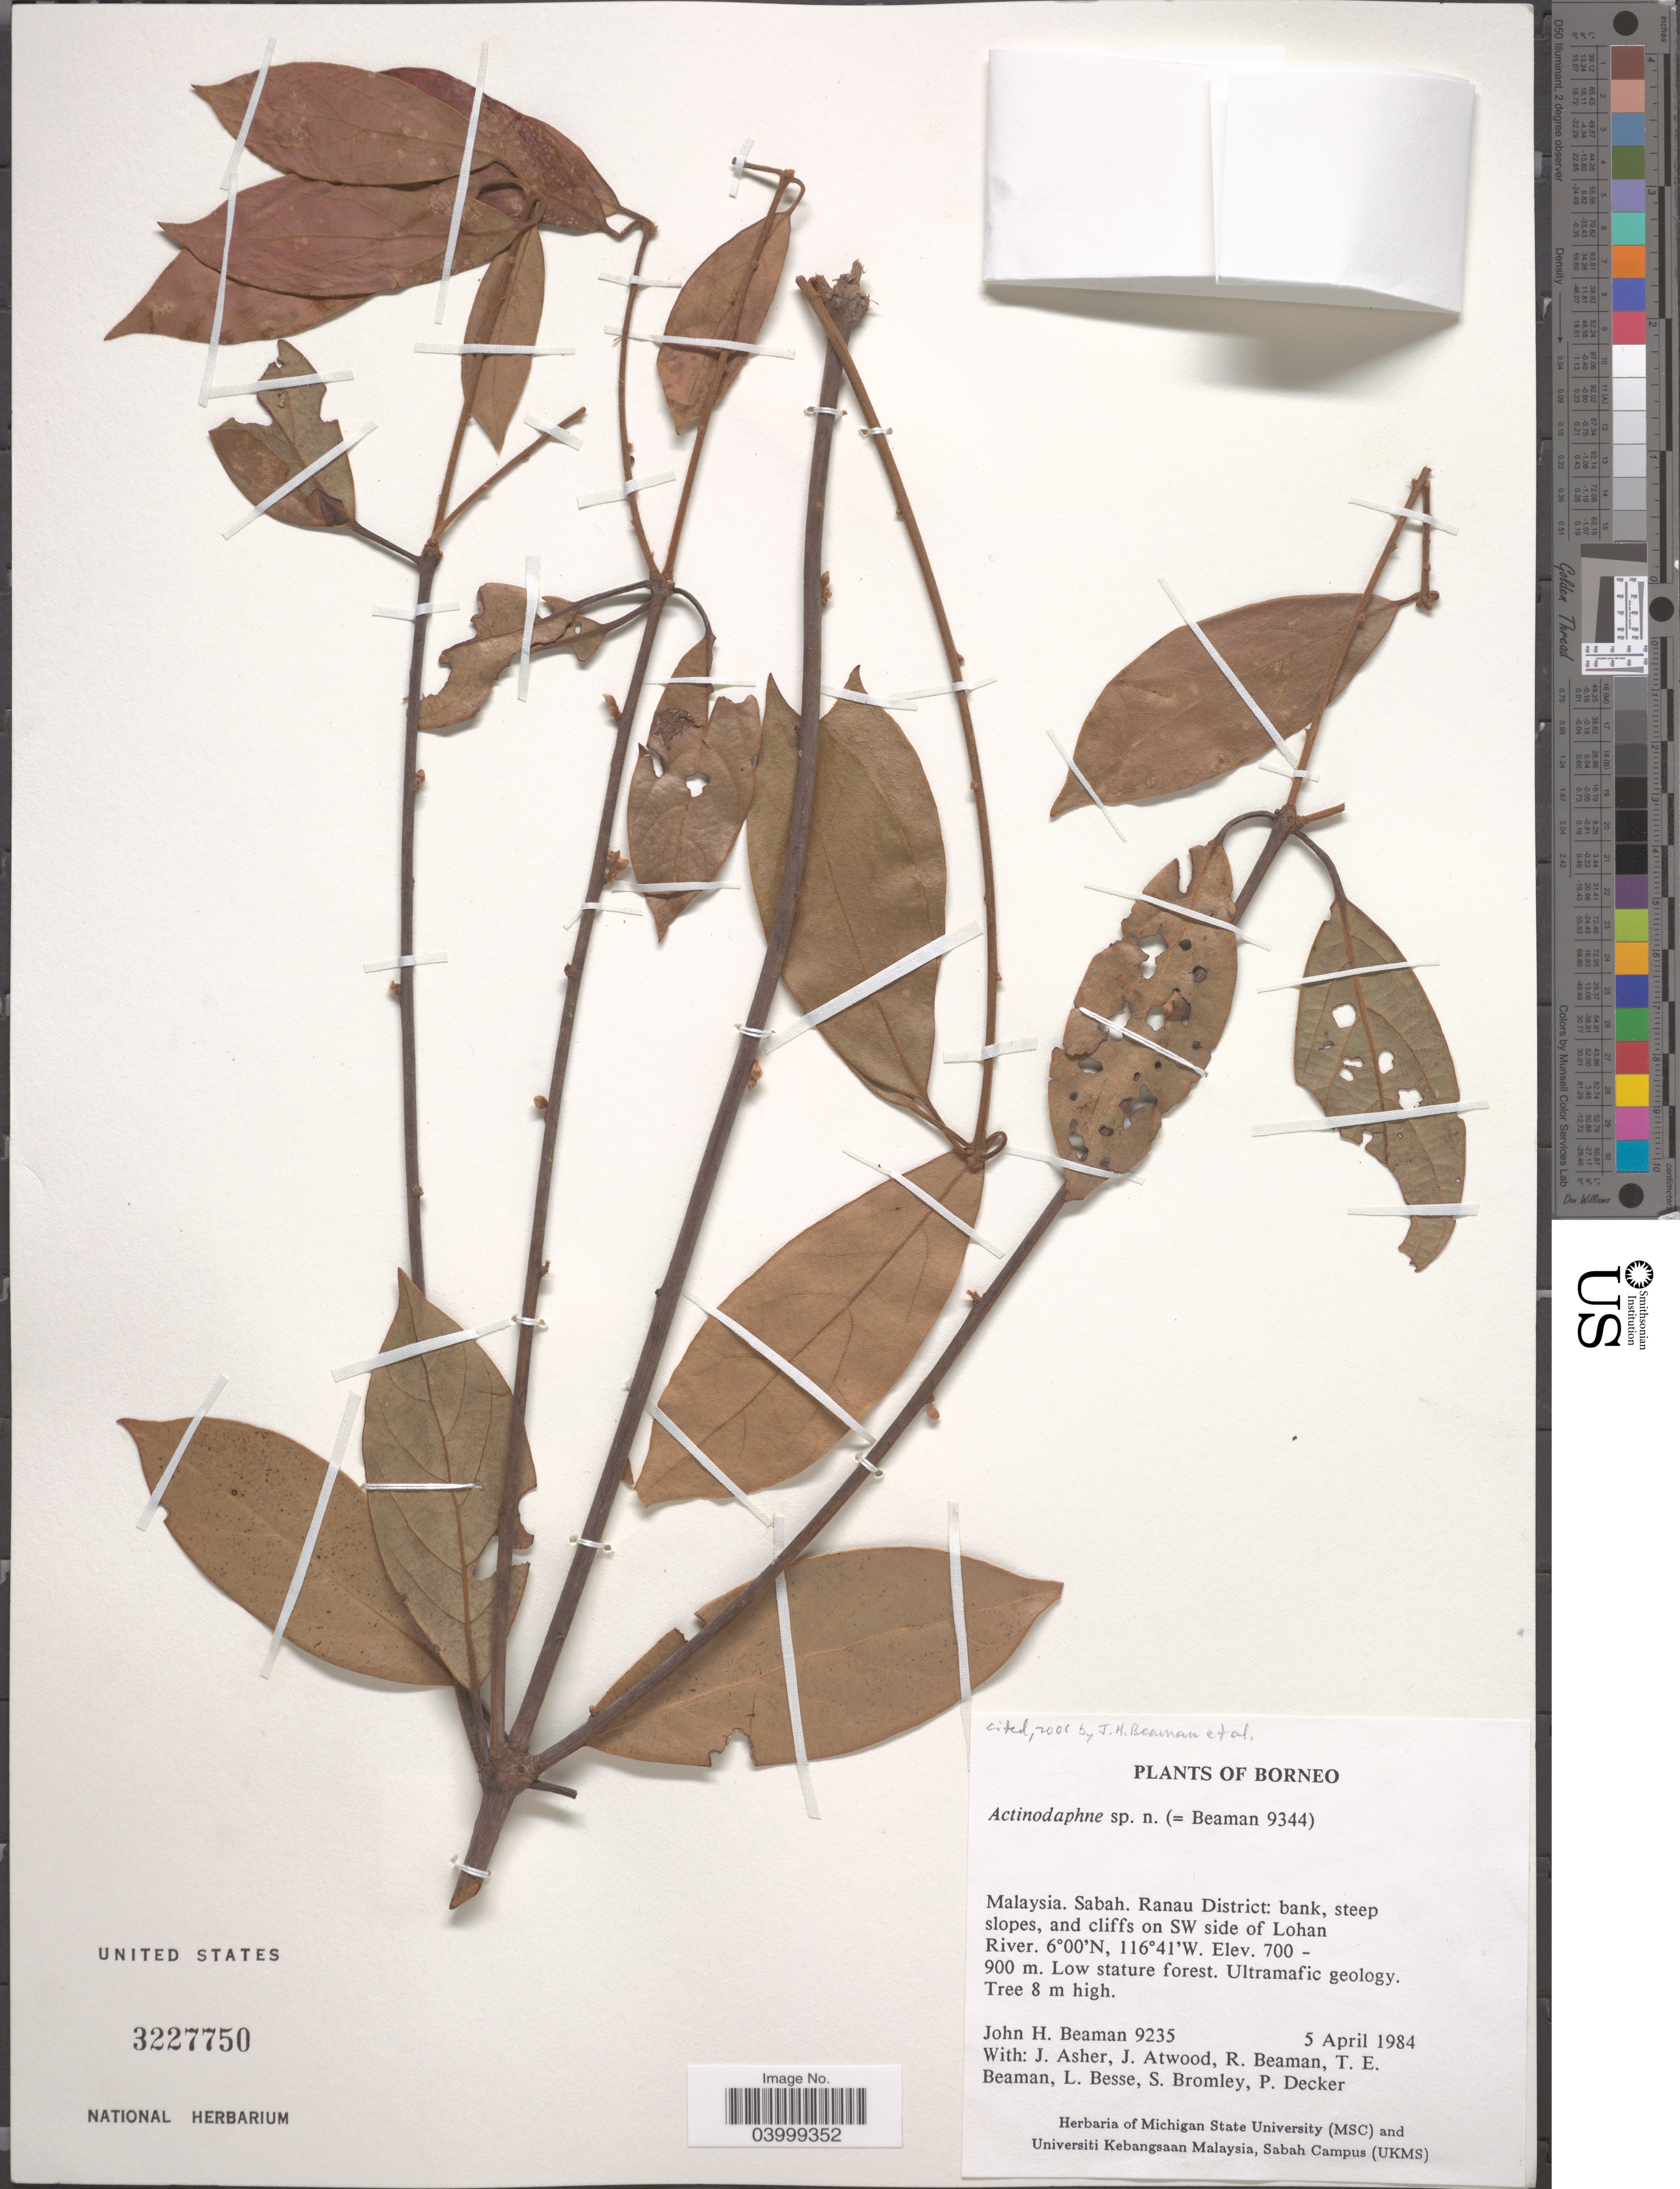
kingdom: Plantae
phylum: Tracheophyta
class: Magnoliopsida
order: Laurales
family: Lauraceae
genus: Actinodaphne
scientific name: Actinodaphne sp.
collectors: J. H. Beaman, J. Asher, J. Atwood, R. S. Beaman & et al.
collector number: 9235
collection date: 1984-04-05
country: Malaysia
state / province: Sabah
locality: Borneo. Ranau District: bank, steep slopes, and cliffs on SW side of Lohan River.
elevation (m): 700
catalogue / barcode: US 3227750